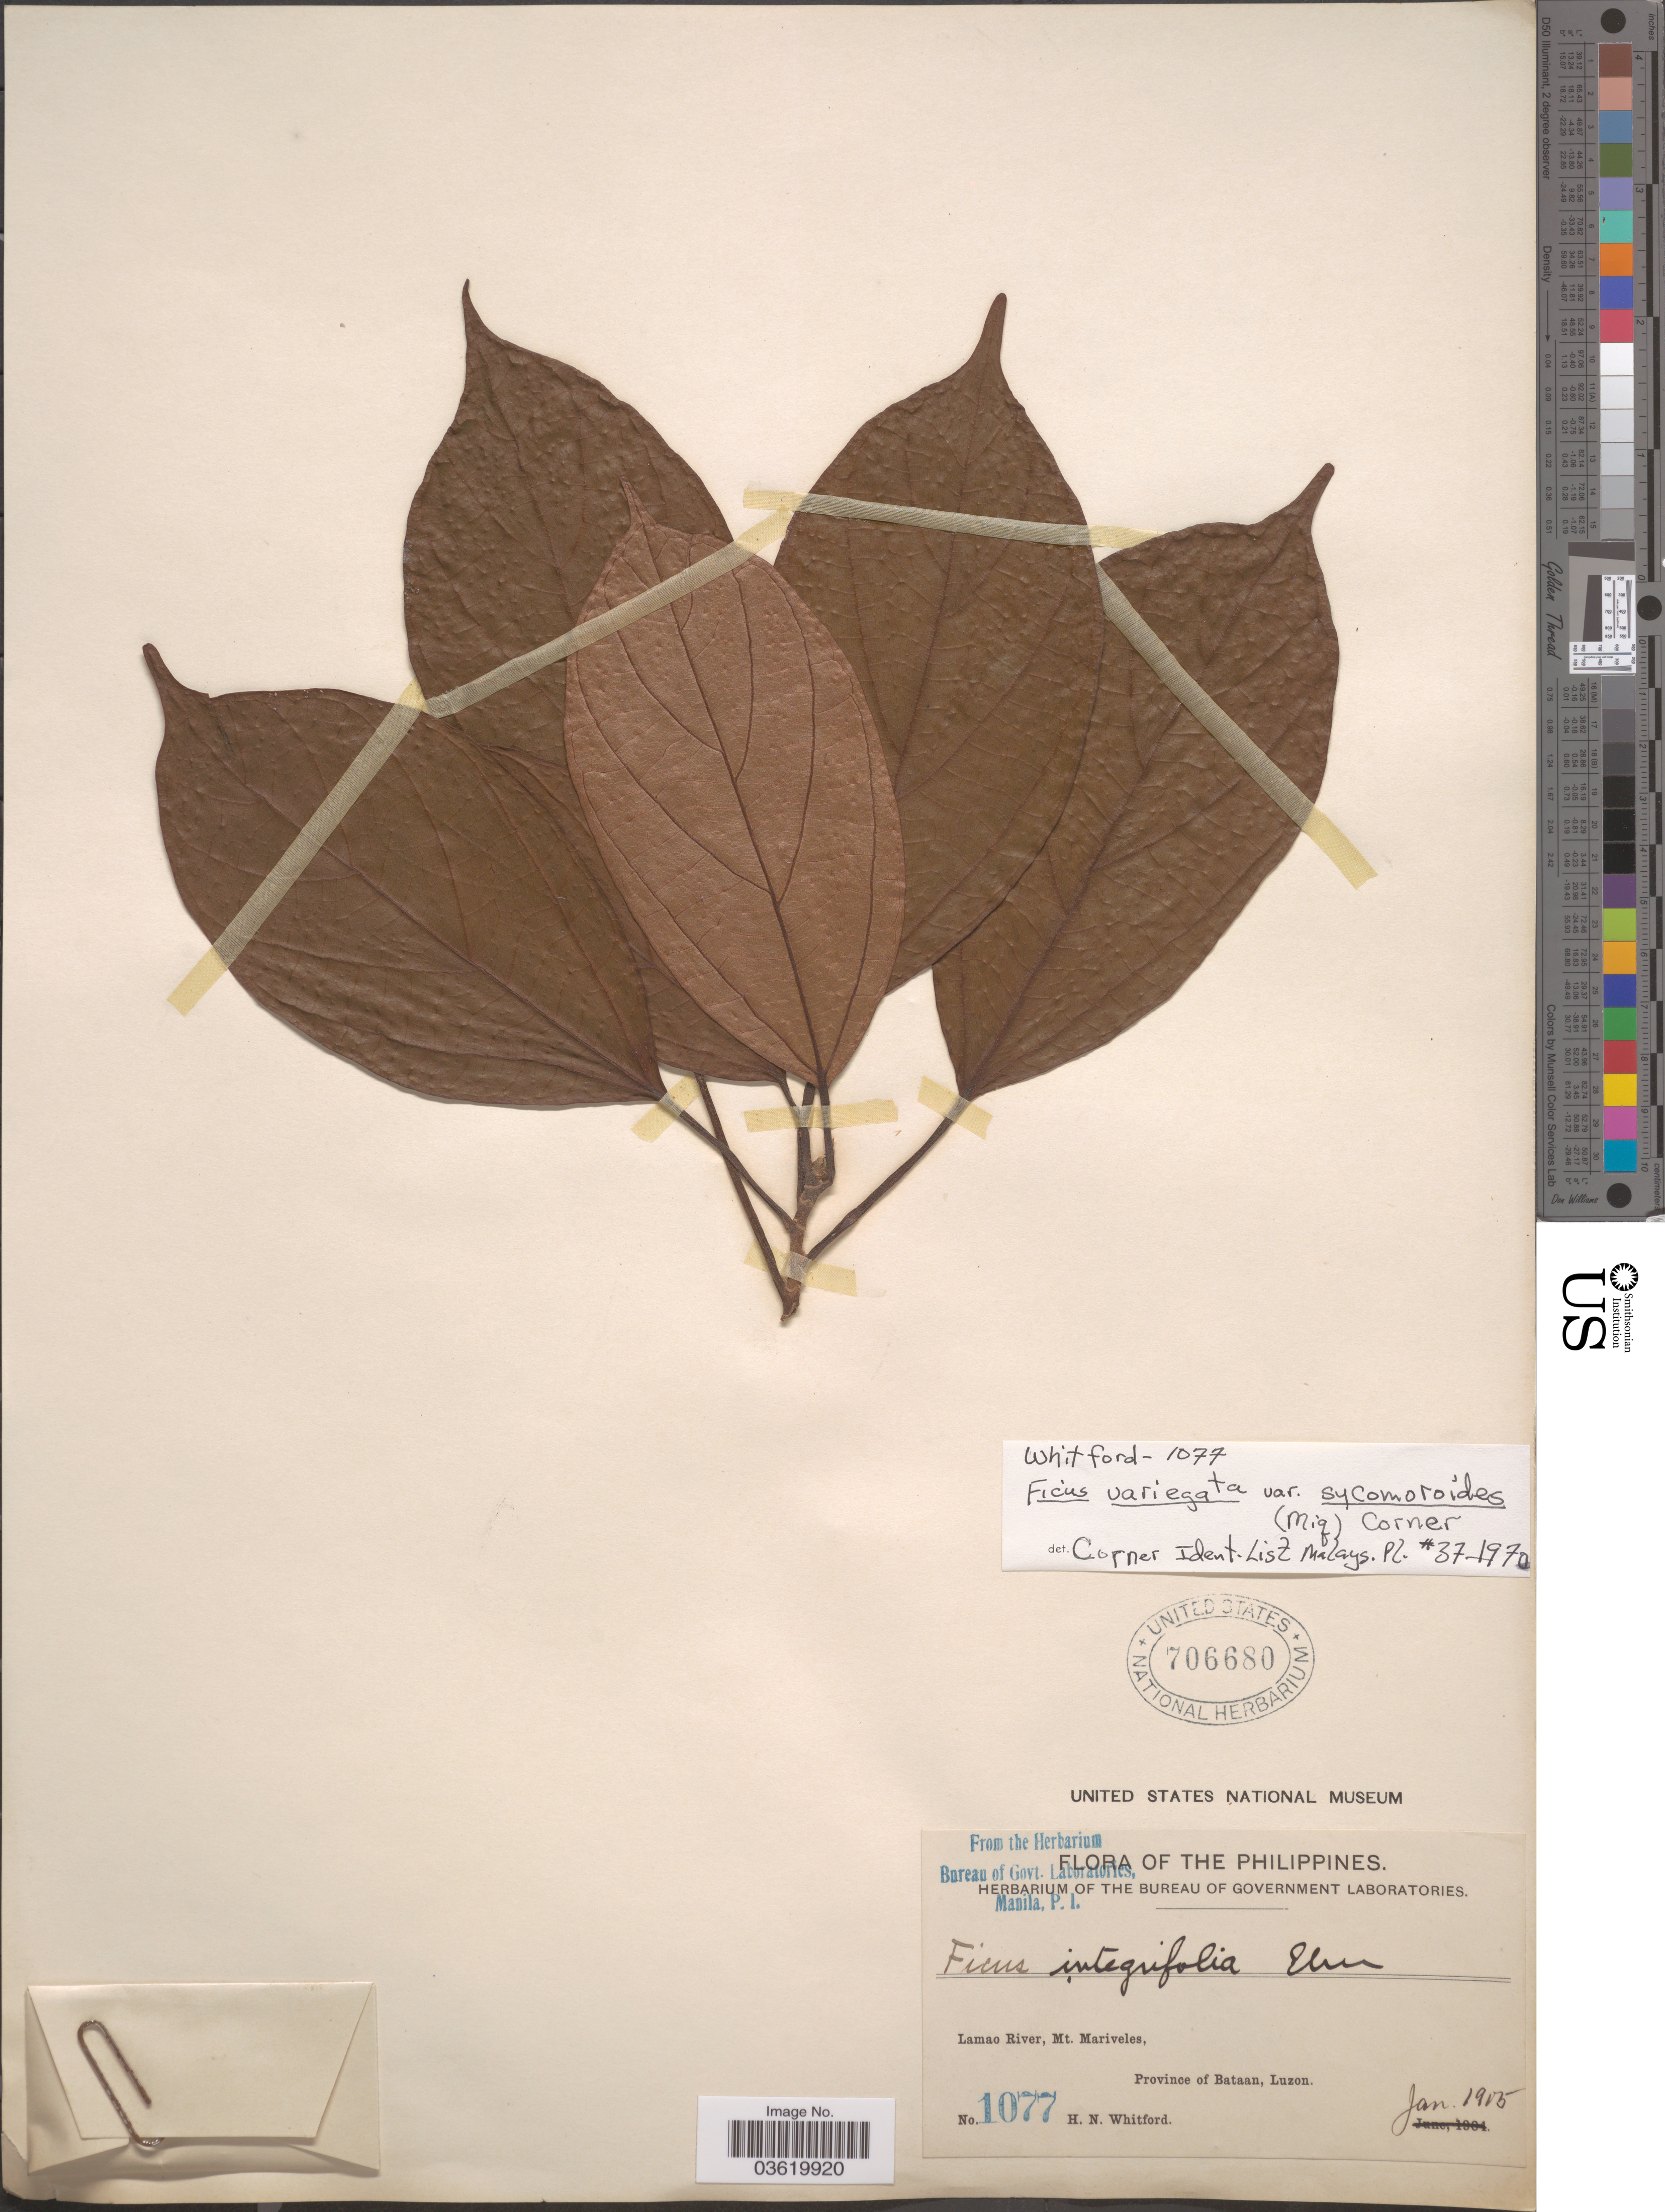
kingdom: Plantae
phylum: Tracheophyta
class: Magnoliopsida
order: Rosales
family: Moraceae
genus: Ficus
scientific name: Ficus variegata var. sycomoroides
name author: (Miq.) Corner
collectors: H. N. Whitford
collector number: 1077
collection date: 1905-01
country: Philippines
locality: Lamao River, Mt. Mariveles, Province of Bataan, Luzon.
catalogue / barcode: US 706680